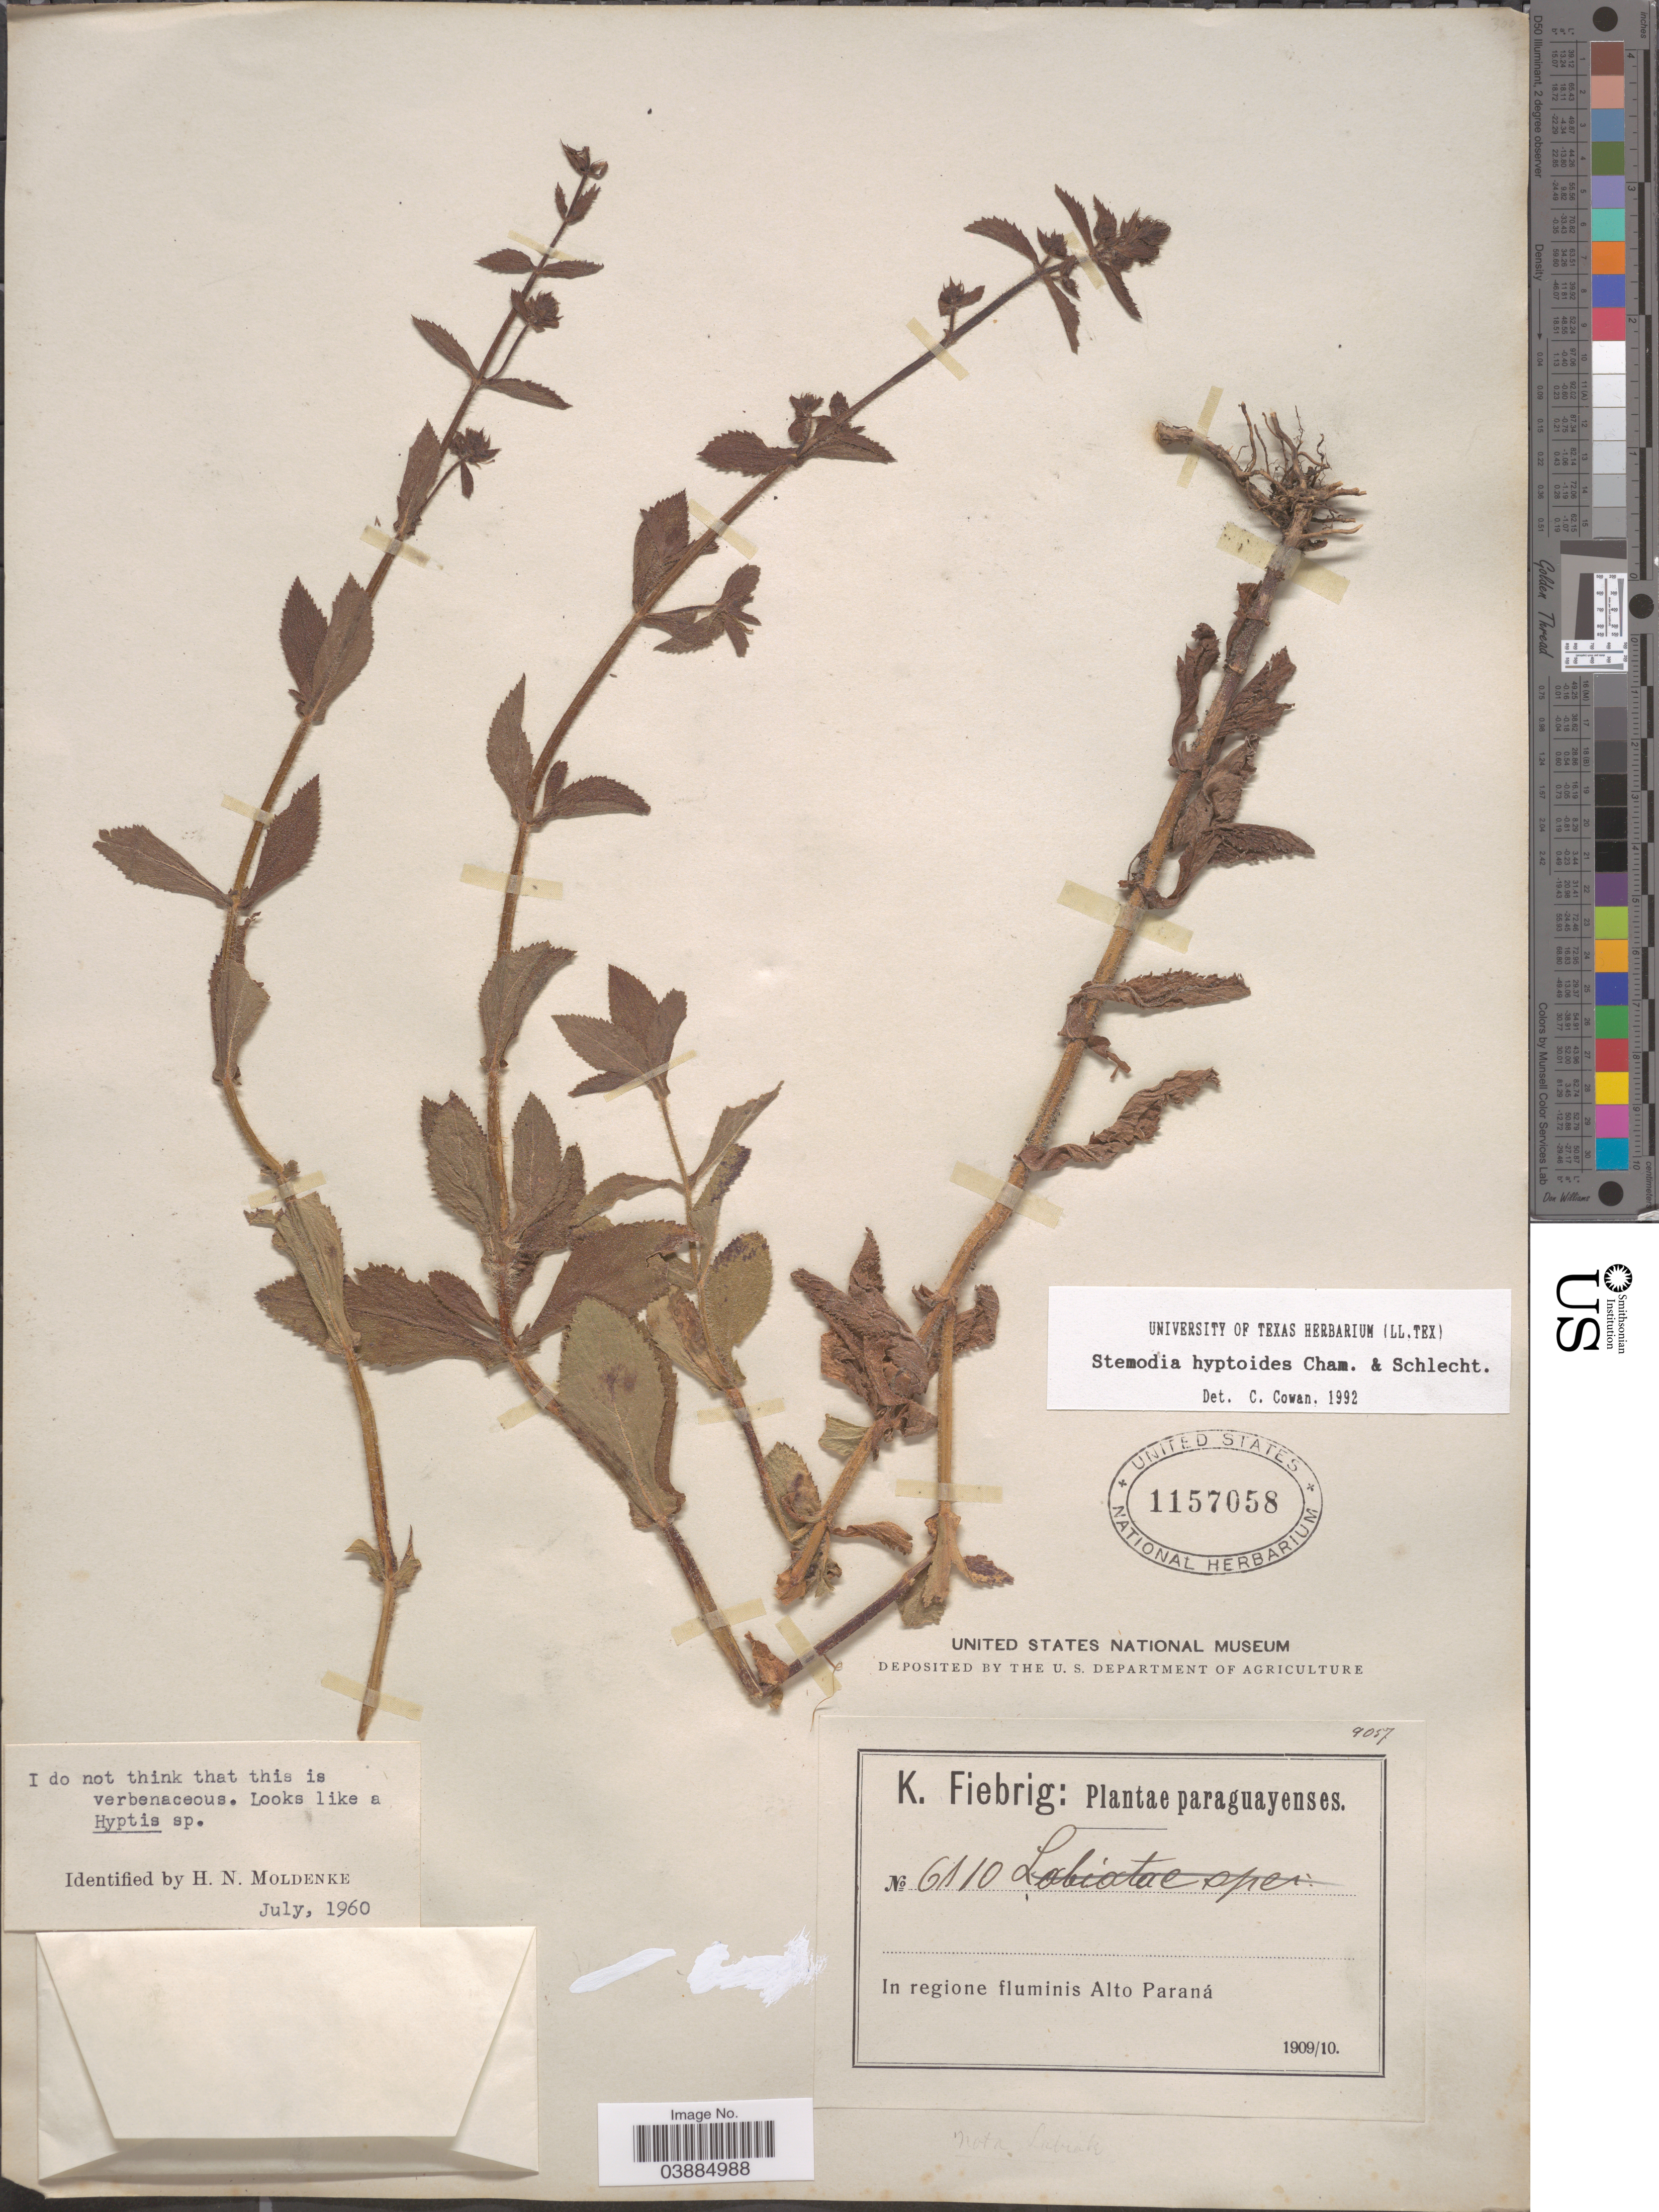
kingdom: Plantae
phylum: Tracheophyta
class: Magnoliopsida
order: Lamiales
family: Plantaginaceae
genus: Stemodia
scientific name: Stemodia hyptoides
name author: Cham. & Schltdl.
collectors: K. Fiebrig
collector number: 6110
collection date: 1909/1910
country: Paraguay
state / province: Alto Parana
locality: In regione fluminis Alto Paraná.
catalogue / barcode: US 1157058